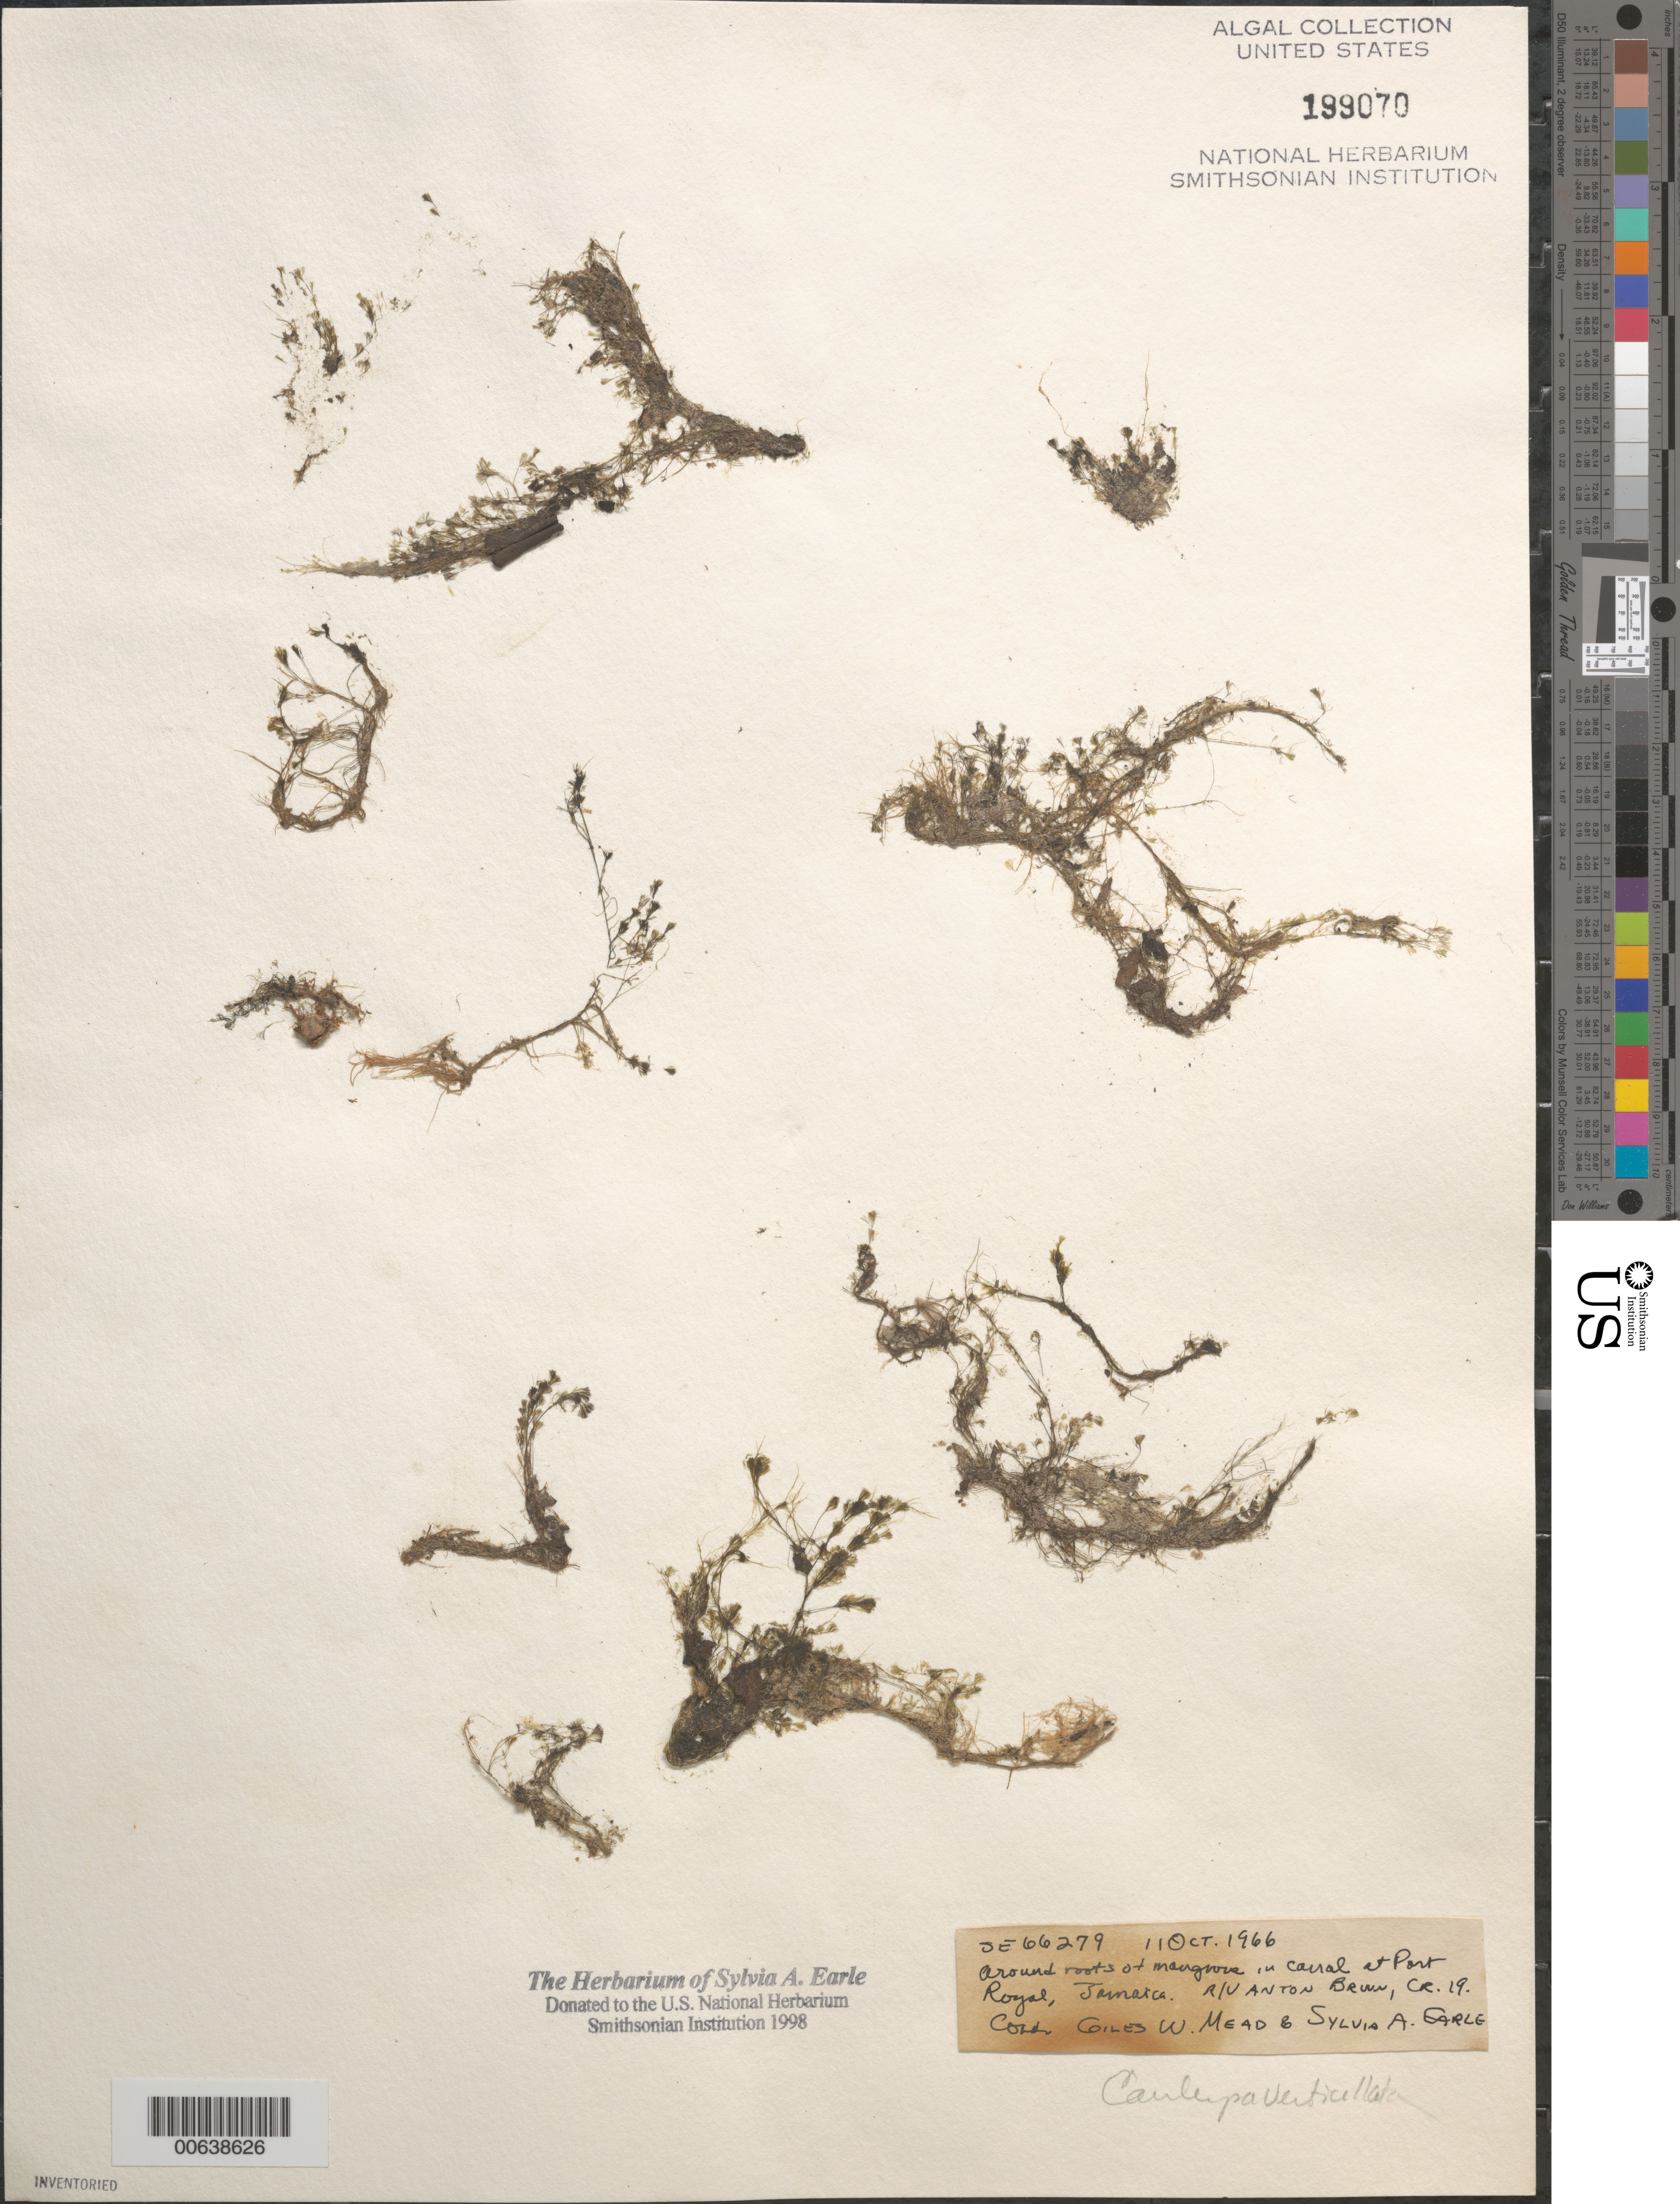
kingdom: Plantae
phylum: Chlorophyta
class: Ulvophyceae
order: Bryopsidales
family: Caulerpaceae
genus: Caulerpa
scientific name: Caulerpa verticillata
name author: J. Agardh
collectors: S. A. Earle & G. W. Mead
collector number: Se 66279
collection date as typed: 11 Oct 1966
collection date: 1966-10-11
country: Jamaica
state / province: Kingston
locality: Port Royal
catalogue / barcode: US 199070